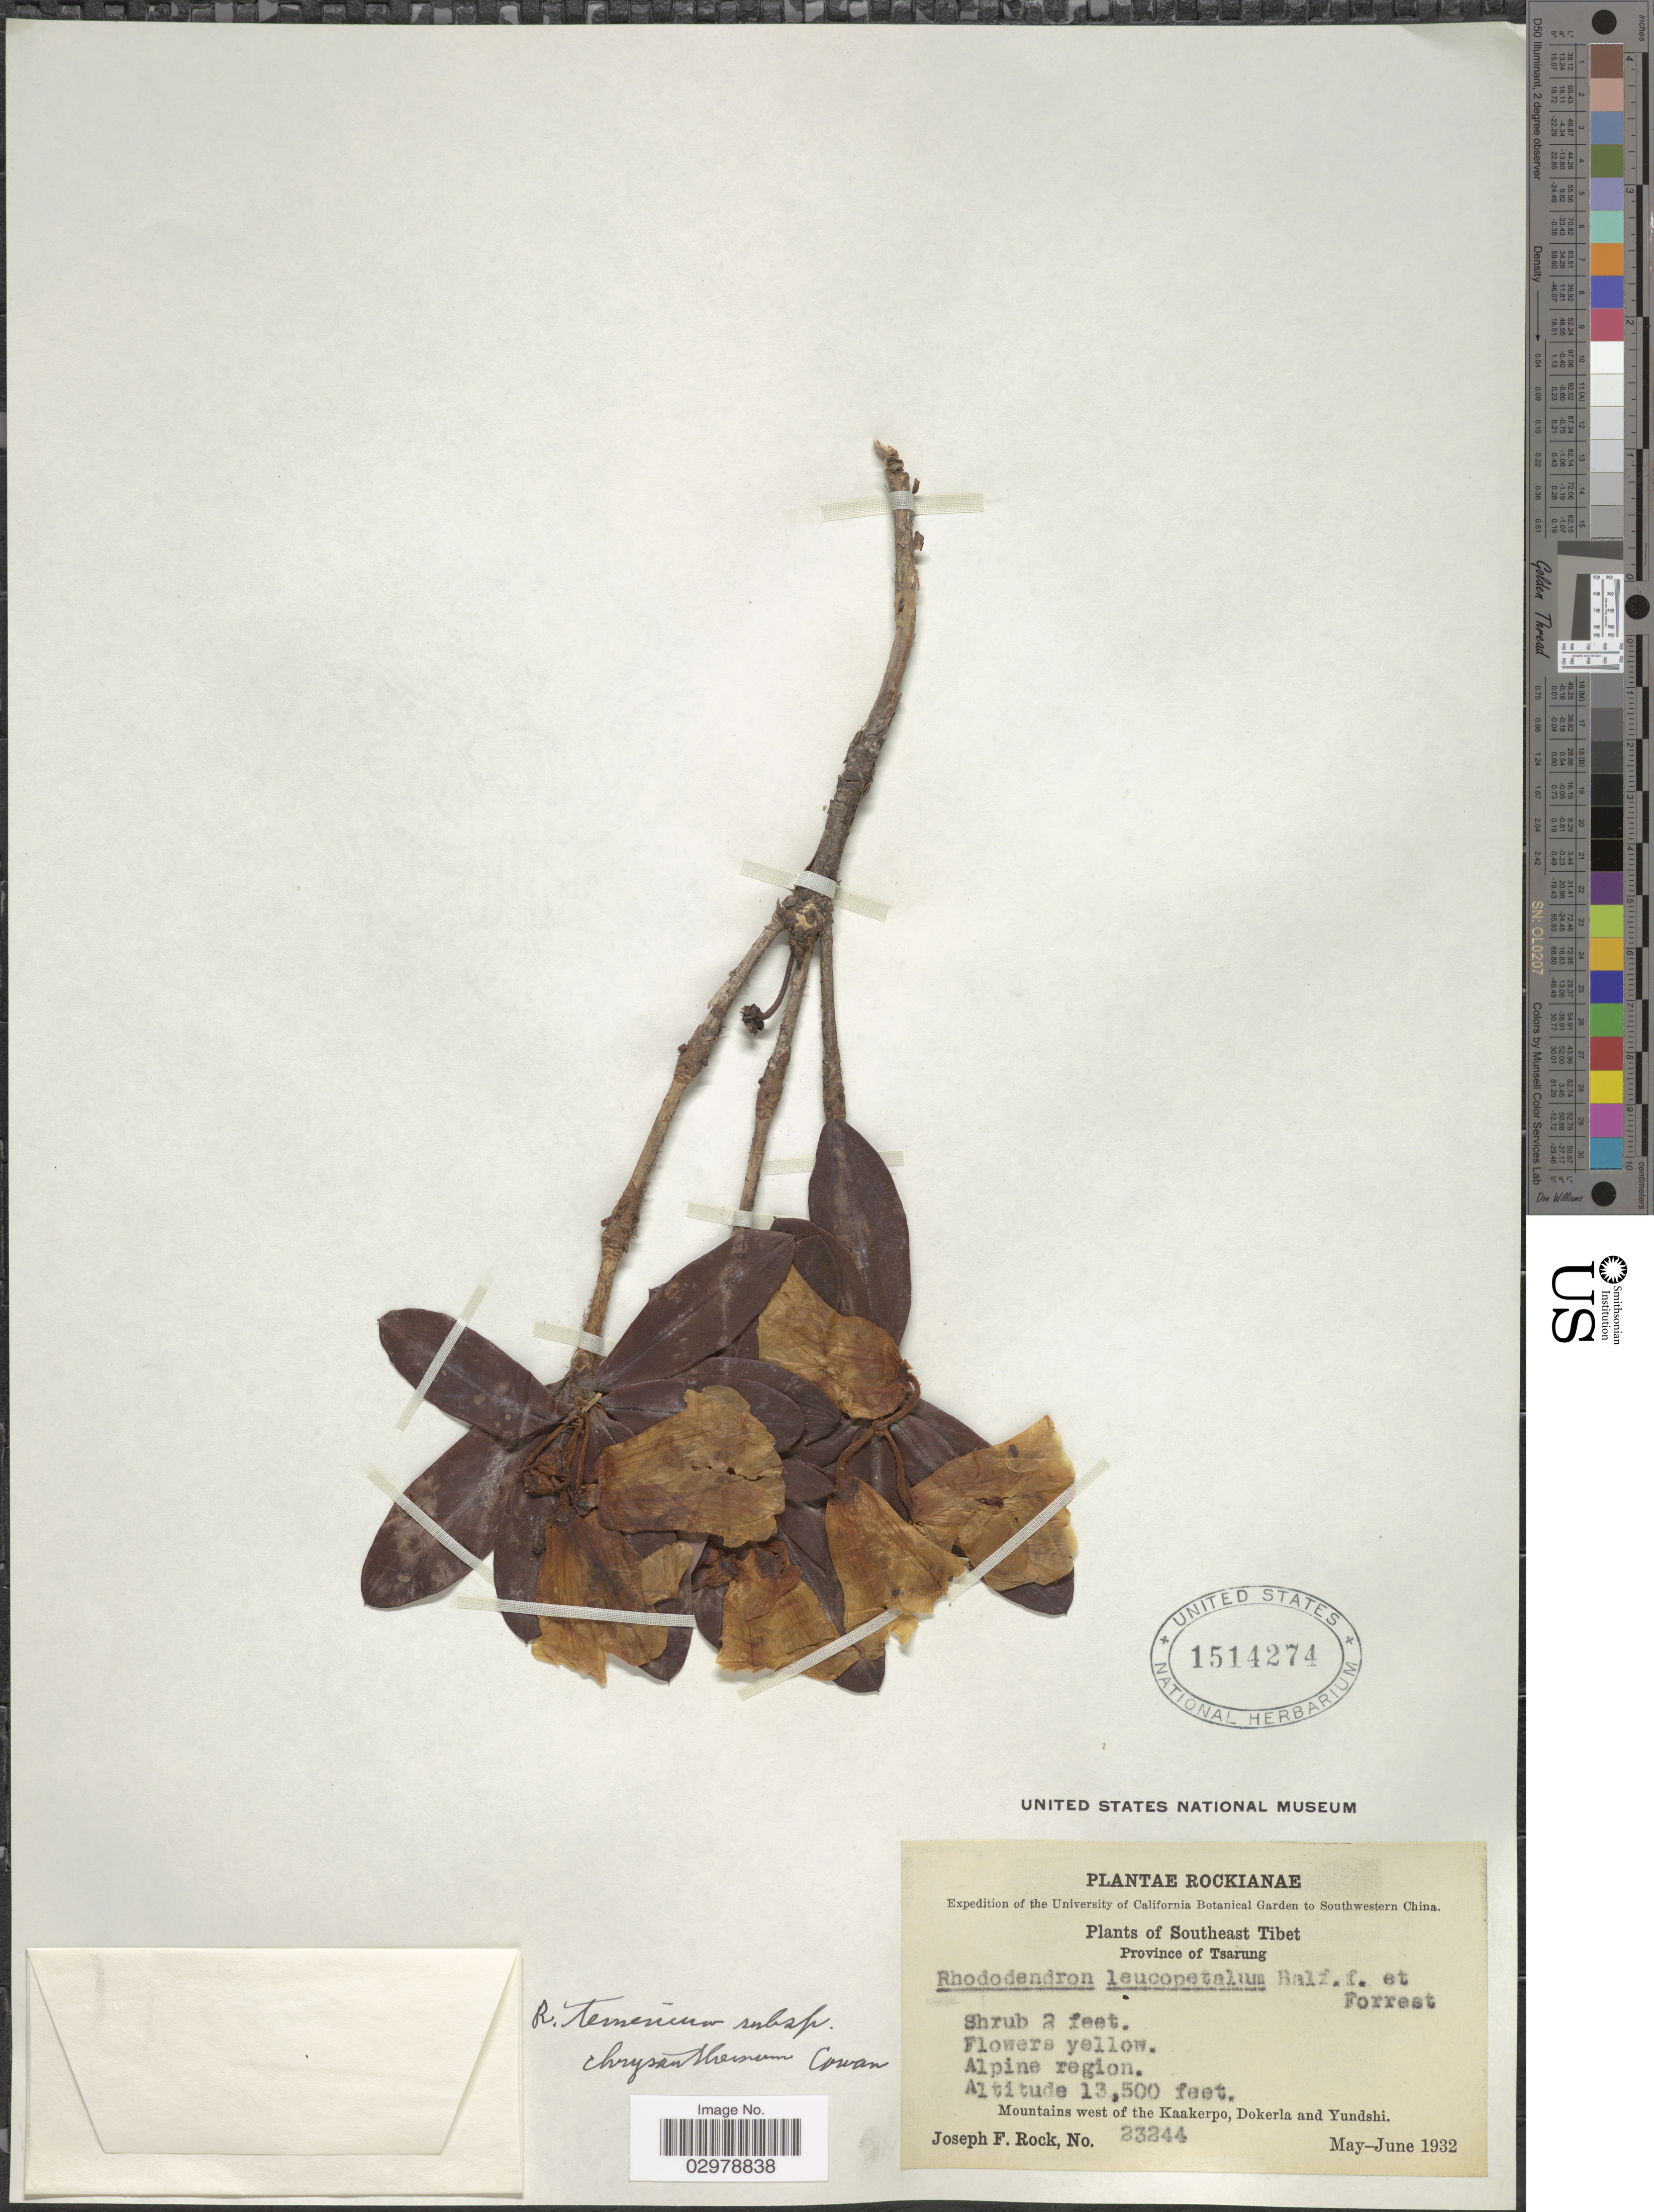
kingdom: Plantae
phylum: Tracheophyta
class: Magnoliopsida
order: Ericales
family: Ericaceae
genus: Rhododendron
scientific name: Rhododendron temenium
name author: Balf. f. & Forrest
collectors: J. F. Rock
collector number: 23244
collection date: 1932-05/1932-06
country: China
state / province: Xizang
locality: Southwestern China. Southeast Tibet. Province of Tsarung. Mountains west of the Kaakerpo, Dokerla and Yundshi.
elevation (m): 4115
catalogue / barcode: US 1514274